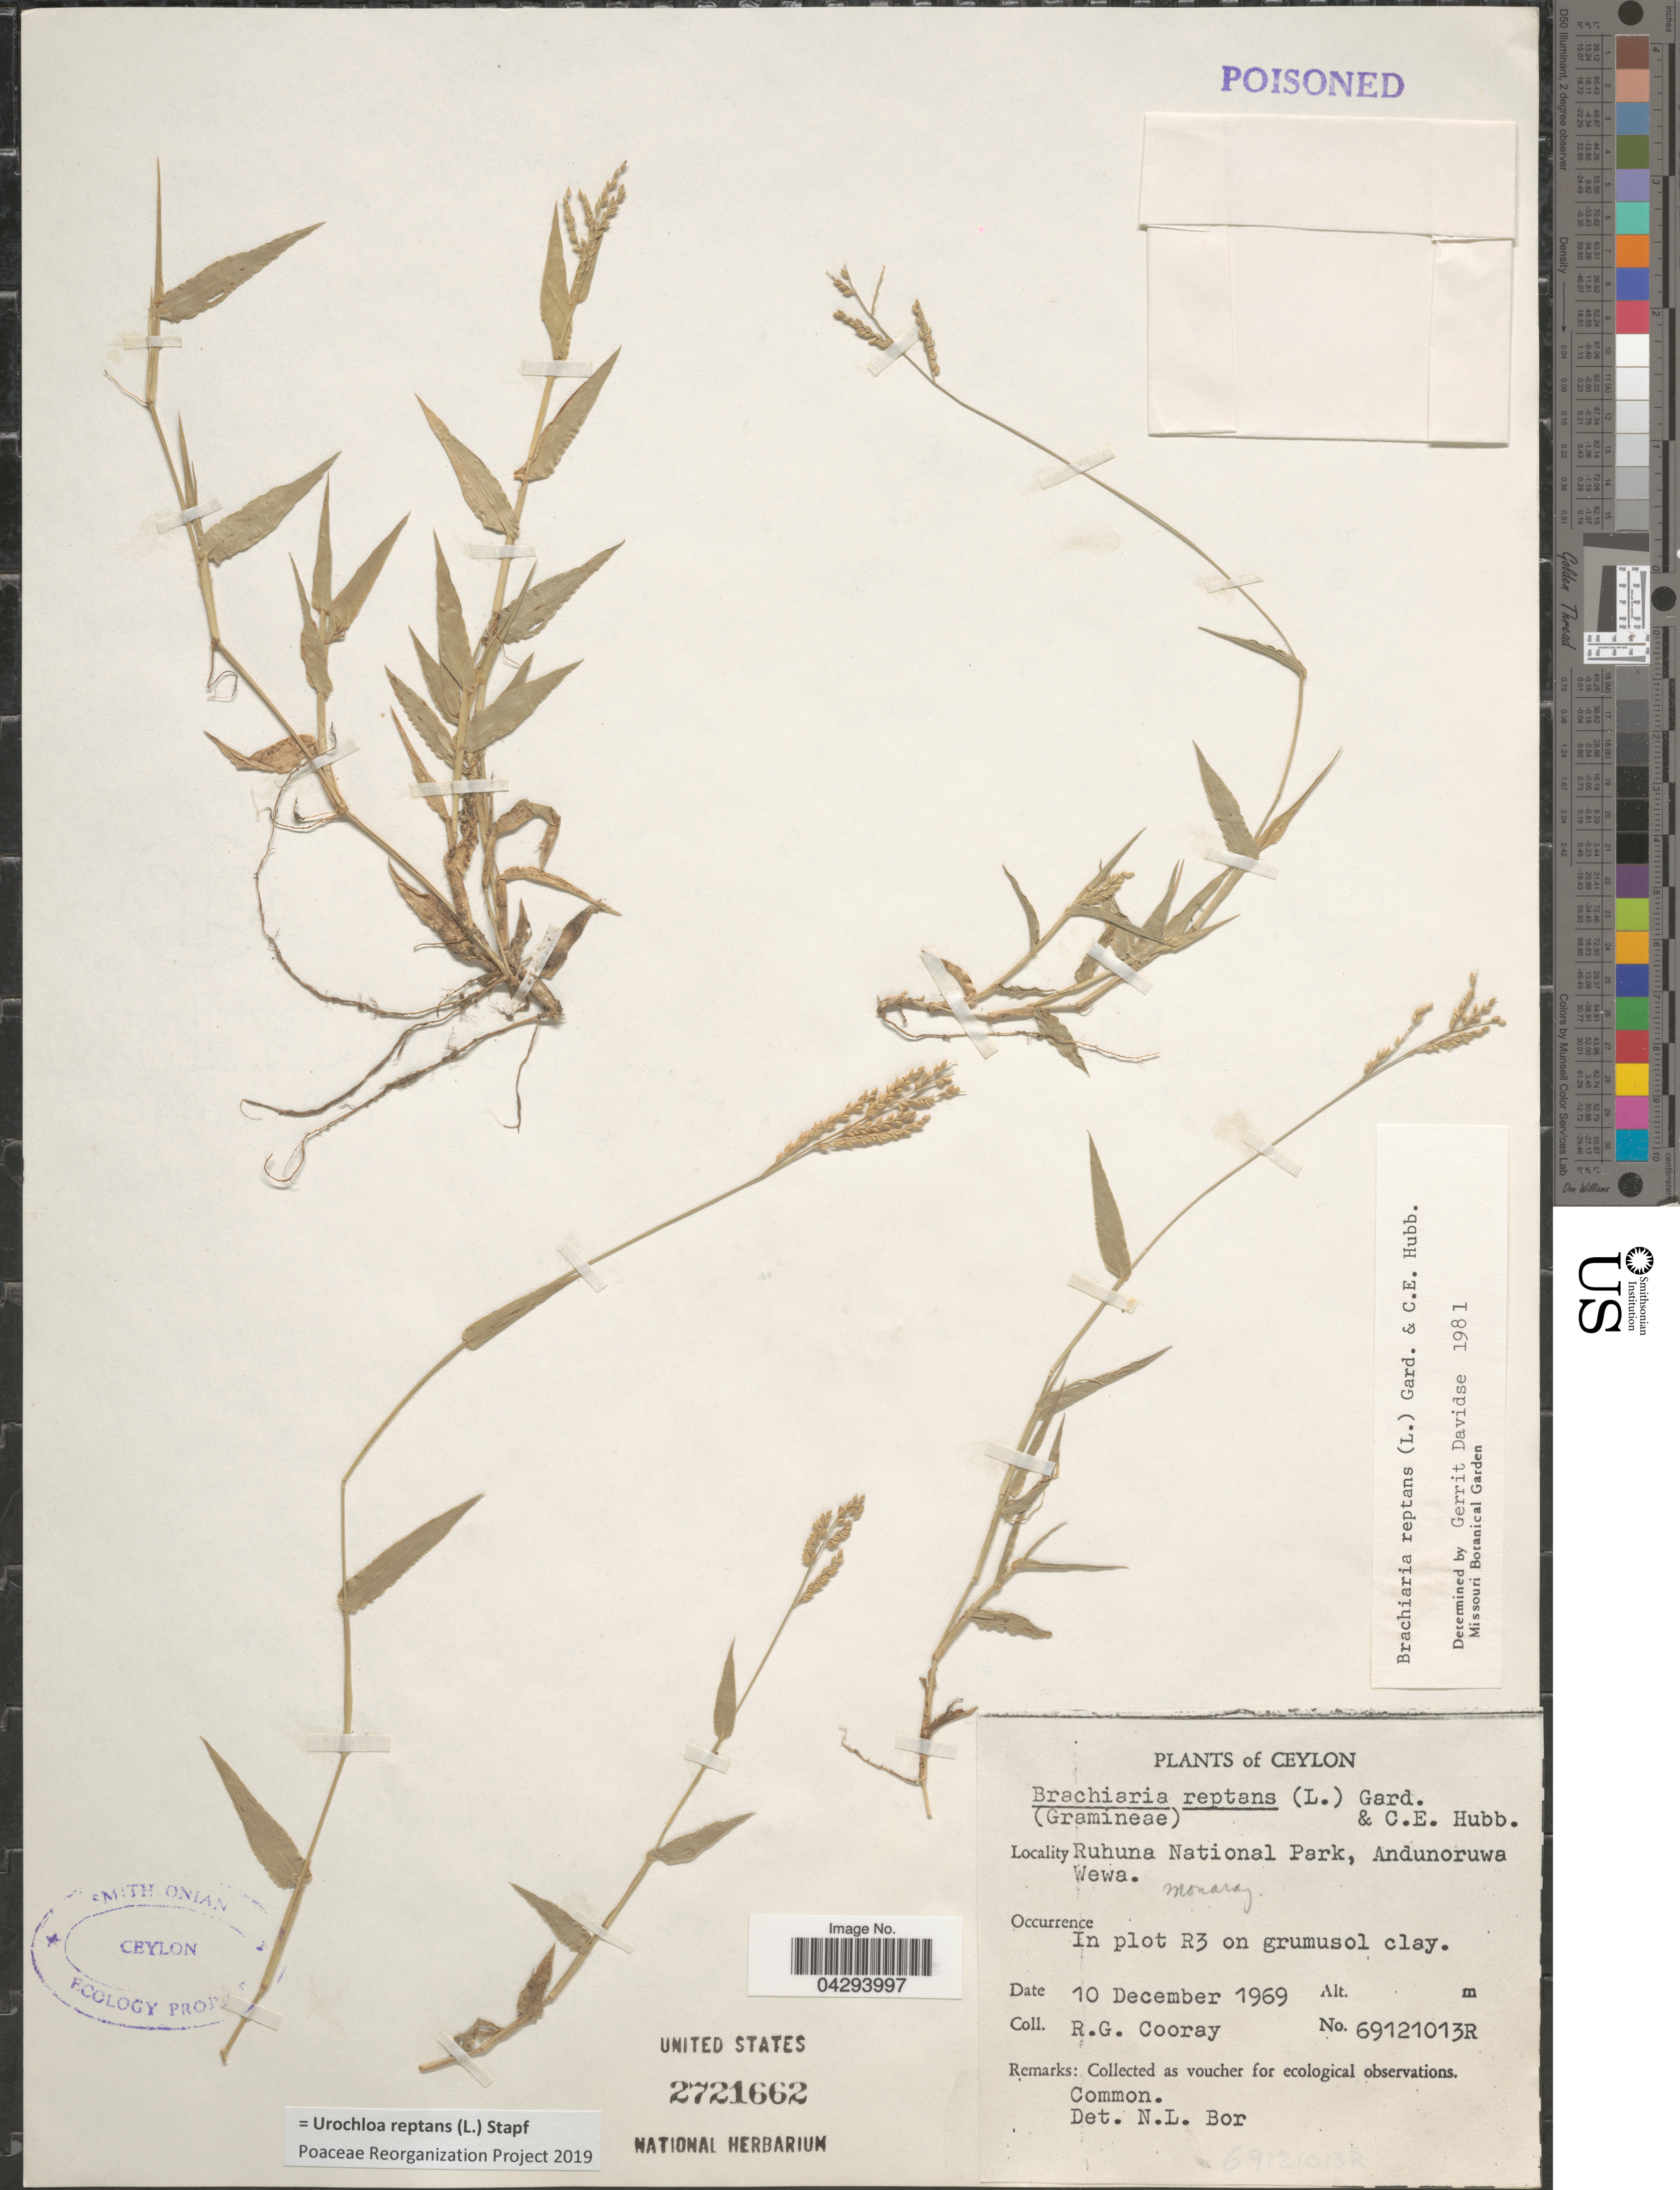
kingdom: Plantae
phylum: Tracheophyta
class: Liliopsida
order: Poales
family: Poaceae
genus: Urochloa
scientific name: Urochloa reptans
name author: (L.) Stapf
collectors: R. Cooray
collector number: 69121013R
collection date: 1969-12-10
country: Sri Lanka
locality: Ceylon. Ruhuna National Park, Andunoruwan Wewa. Monaras [interpreted].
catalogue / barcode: US 2721662